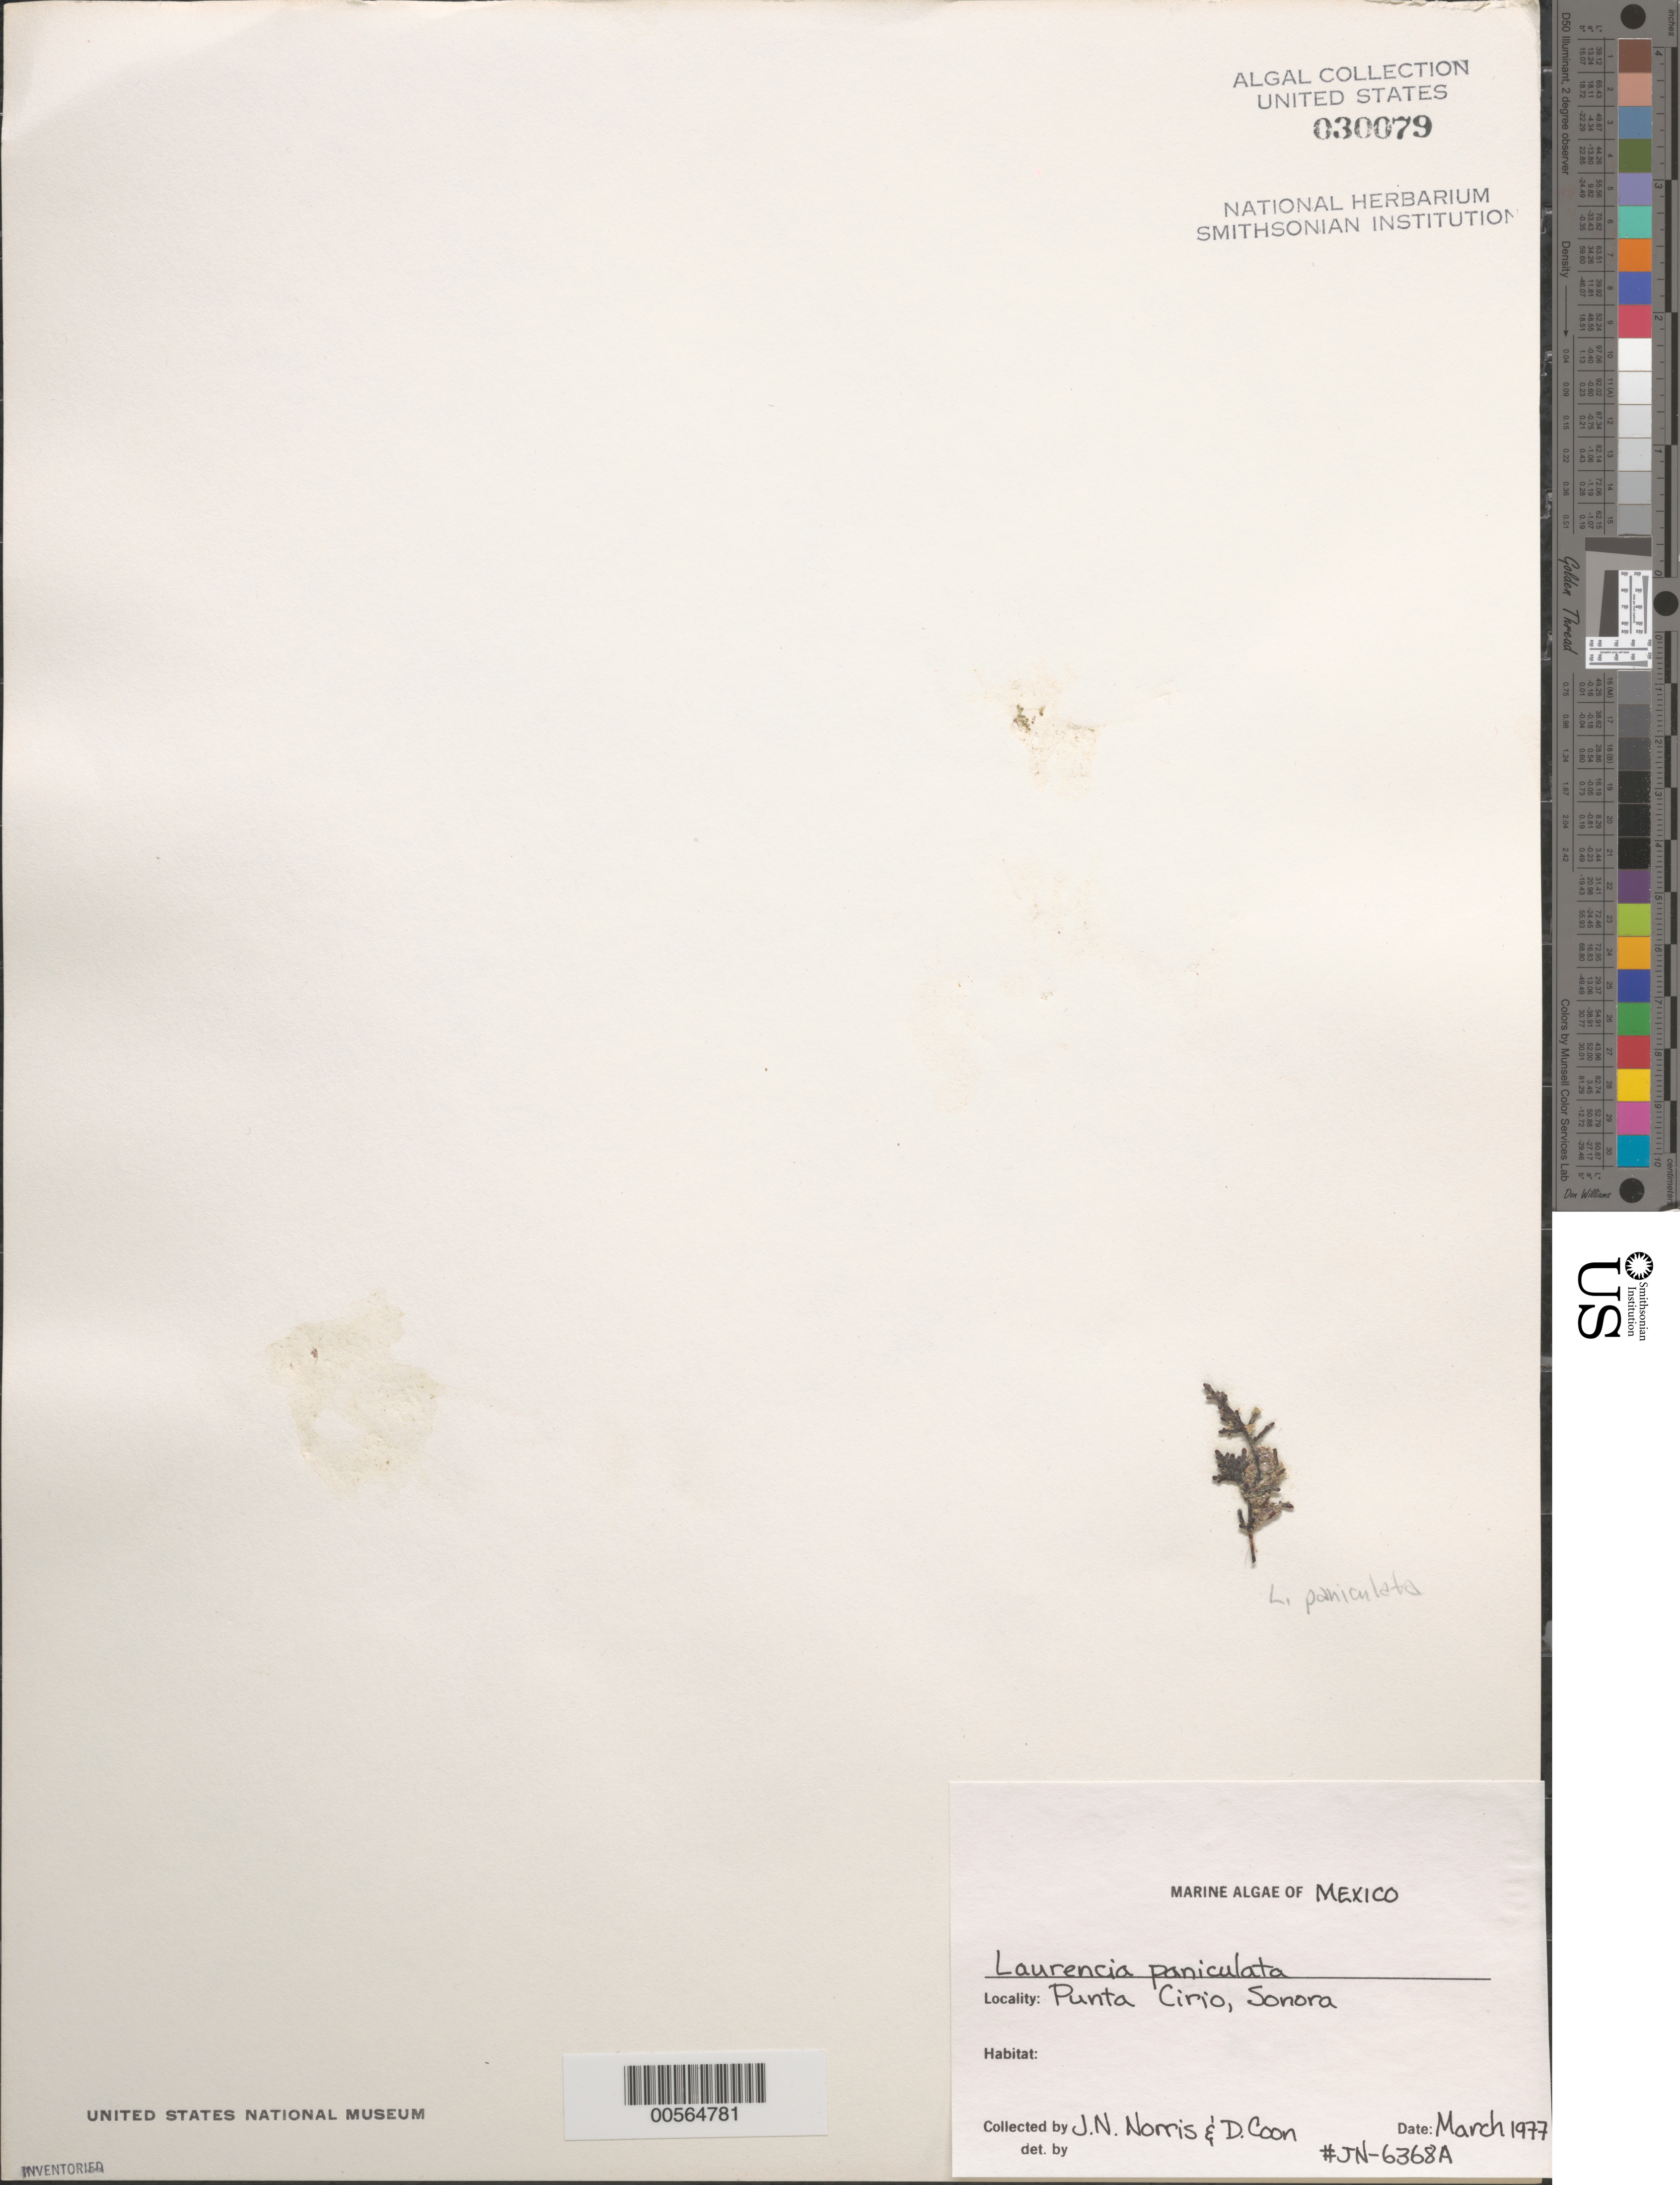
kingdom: Plantae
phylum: Rhodophyta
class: Florideophyceae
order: Ceramiales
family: Rhodomelaceae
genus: Palisada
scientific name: Palisada thuyoides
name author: (Kützing) Cassano et al.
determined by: Algae name updating Project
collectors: J. N. Norris & D. Coon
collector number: JN-6368a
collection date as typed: Mar 1977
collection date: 1977-03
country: Mexico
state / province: Sonora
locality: Punta Cirio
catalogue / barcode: US 30079